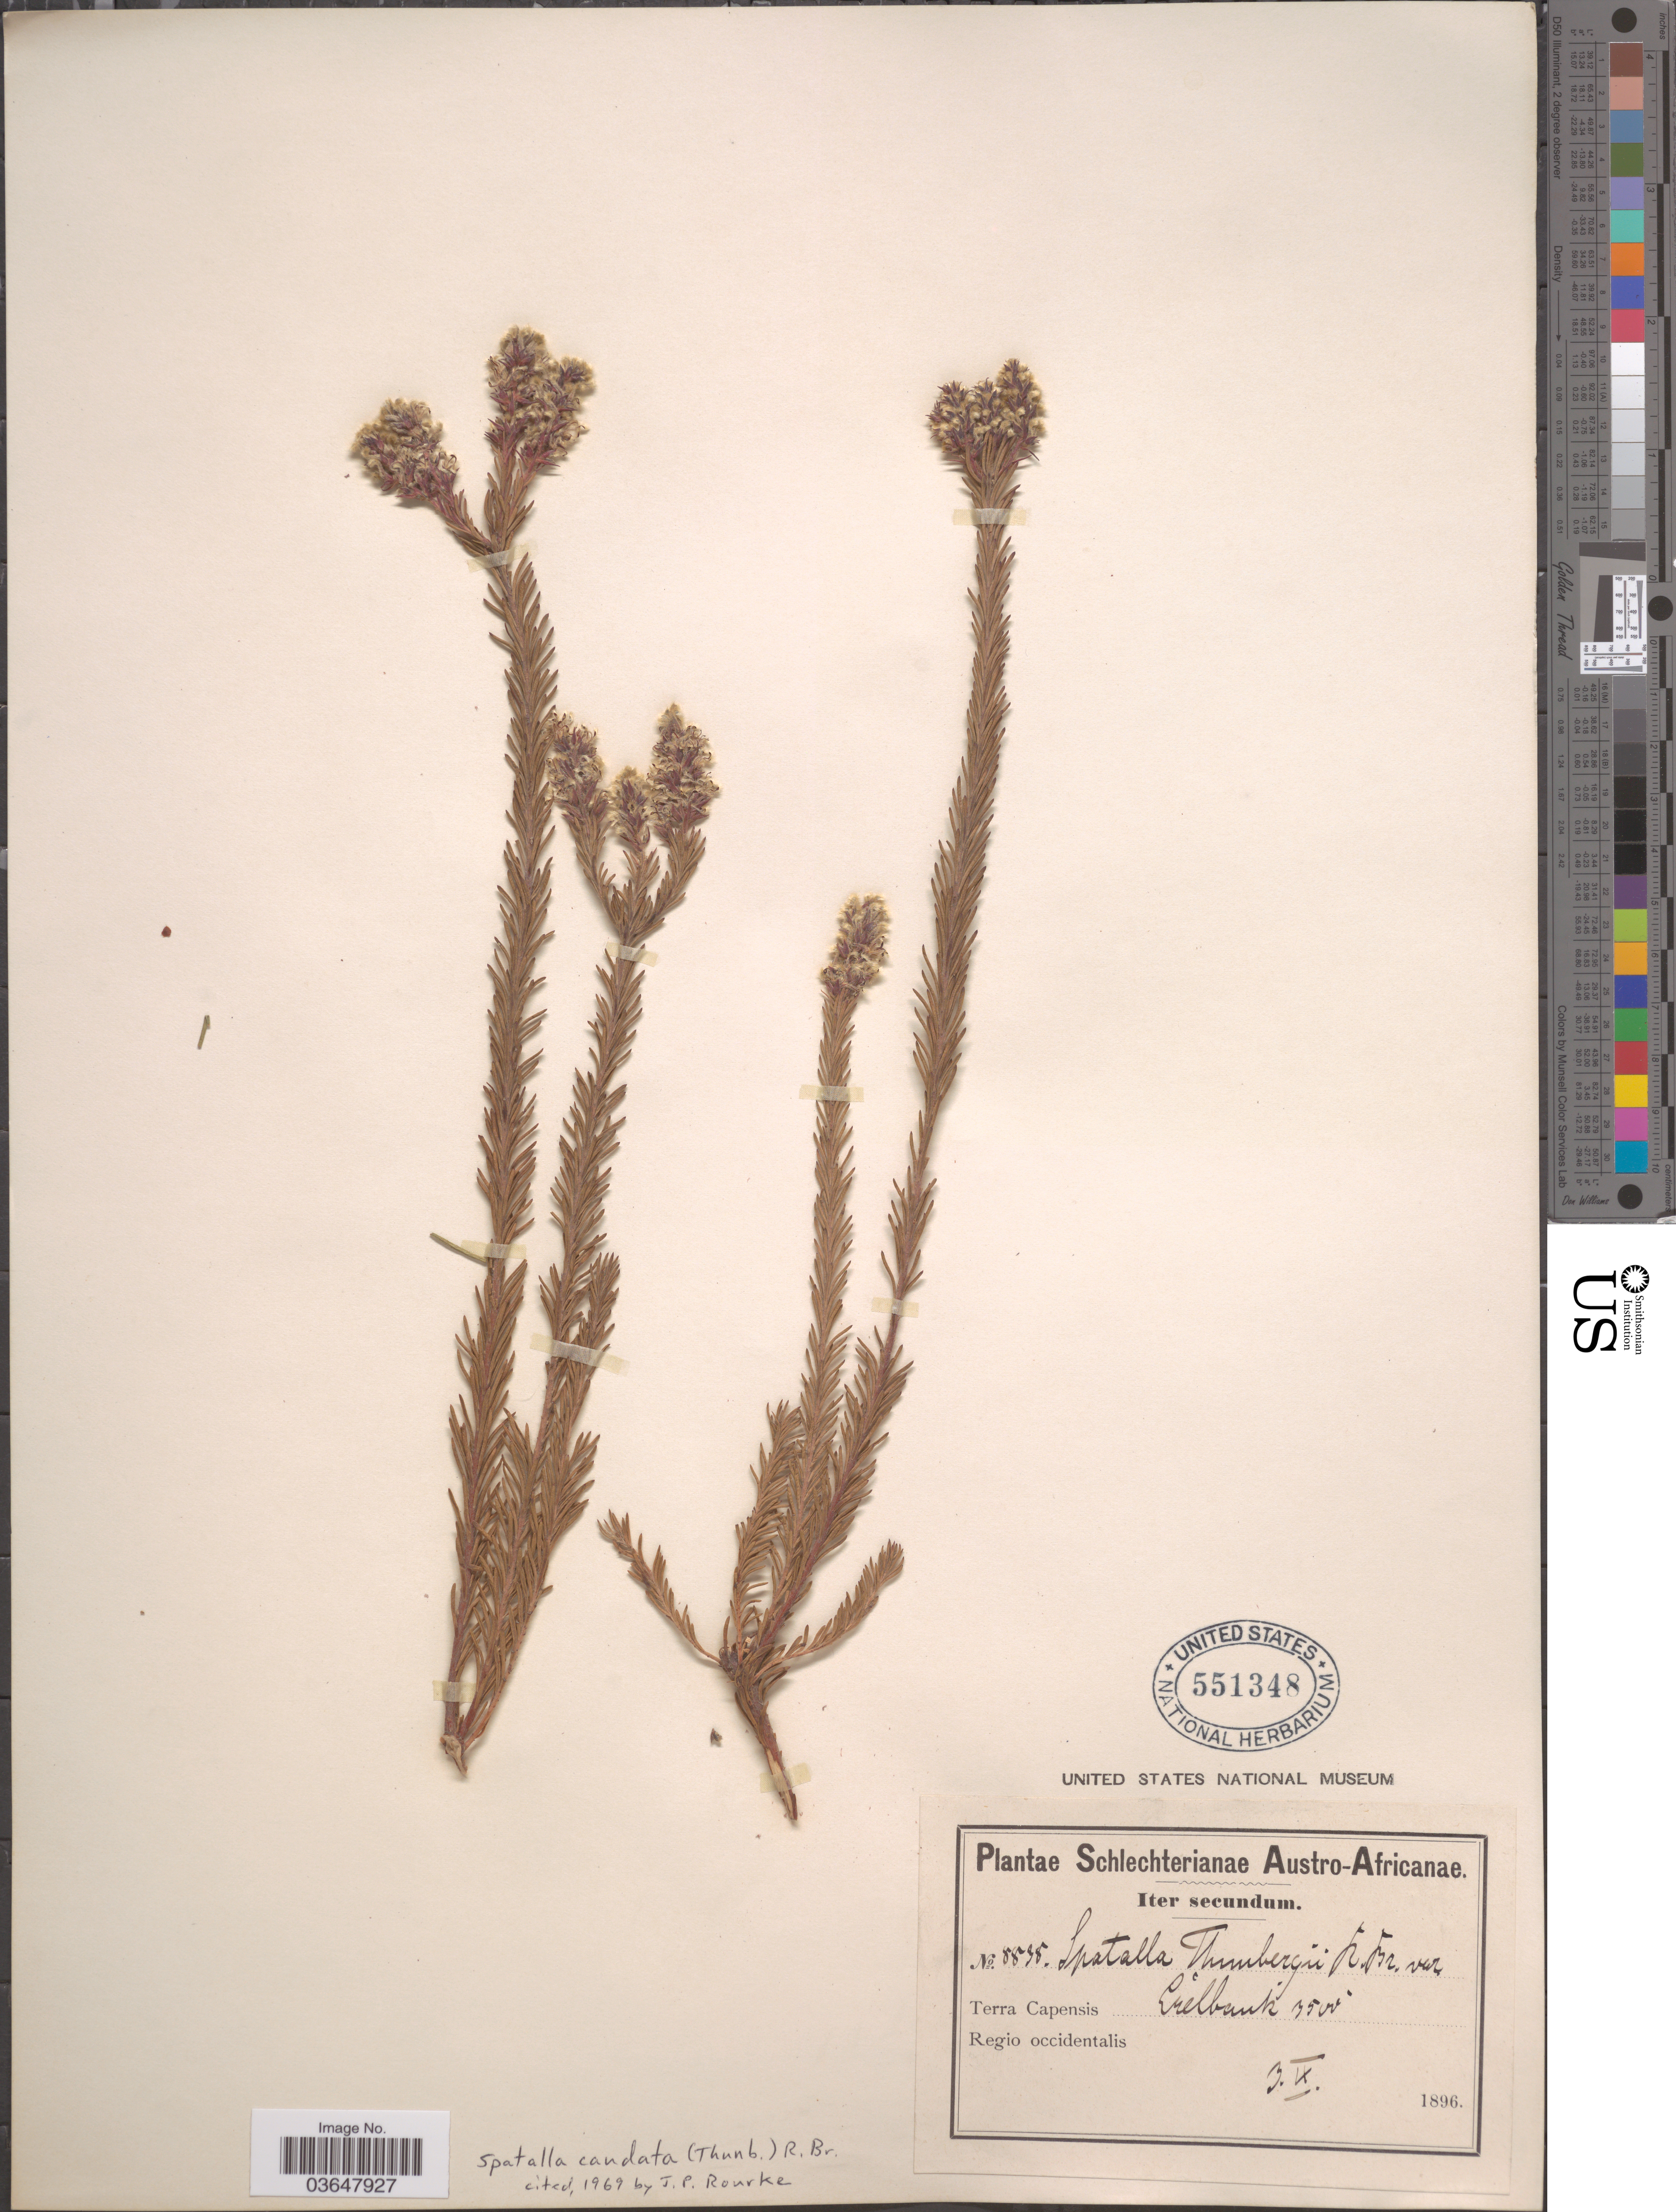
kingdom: Plantae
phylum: Tracheophyta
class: Magnoliopsida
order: Proteales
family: Proteaceae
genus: Spatalla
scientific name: Spatalla caudata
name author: R. Br.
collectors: Schlechter, --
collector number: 8838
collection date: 1896-09-03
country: South Africa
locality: Austro-Africanae. Terra Capensis Ezelbank [interpreted]. Regio occidentalis.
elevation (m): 1067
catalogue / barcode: US 551348